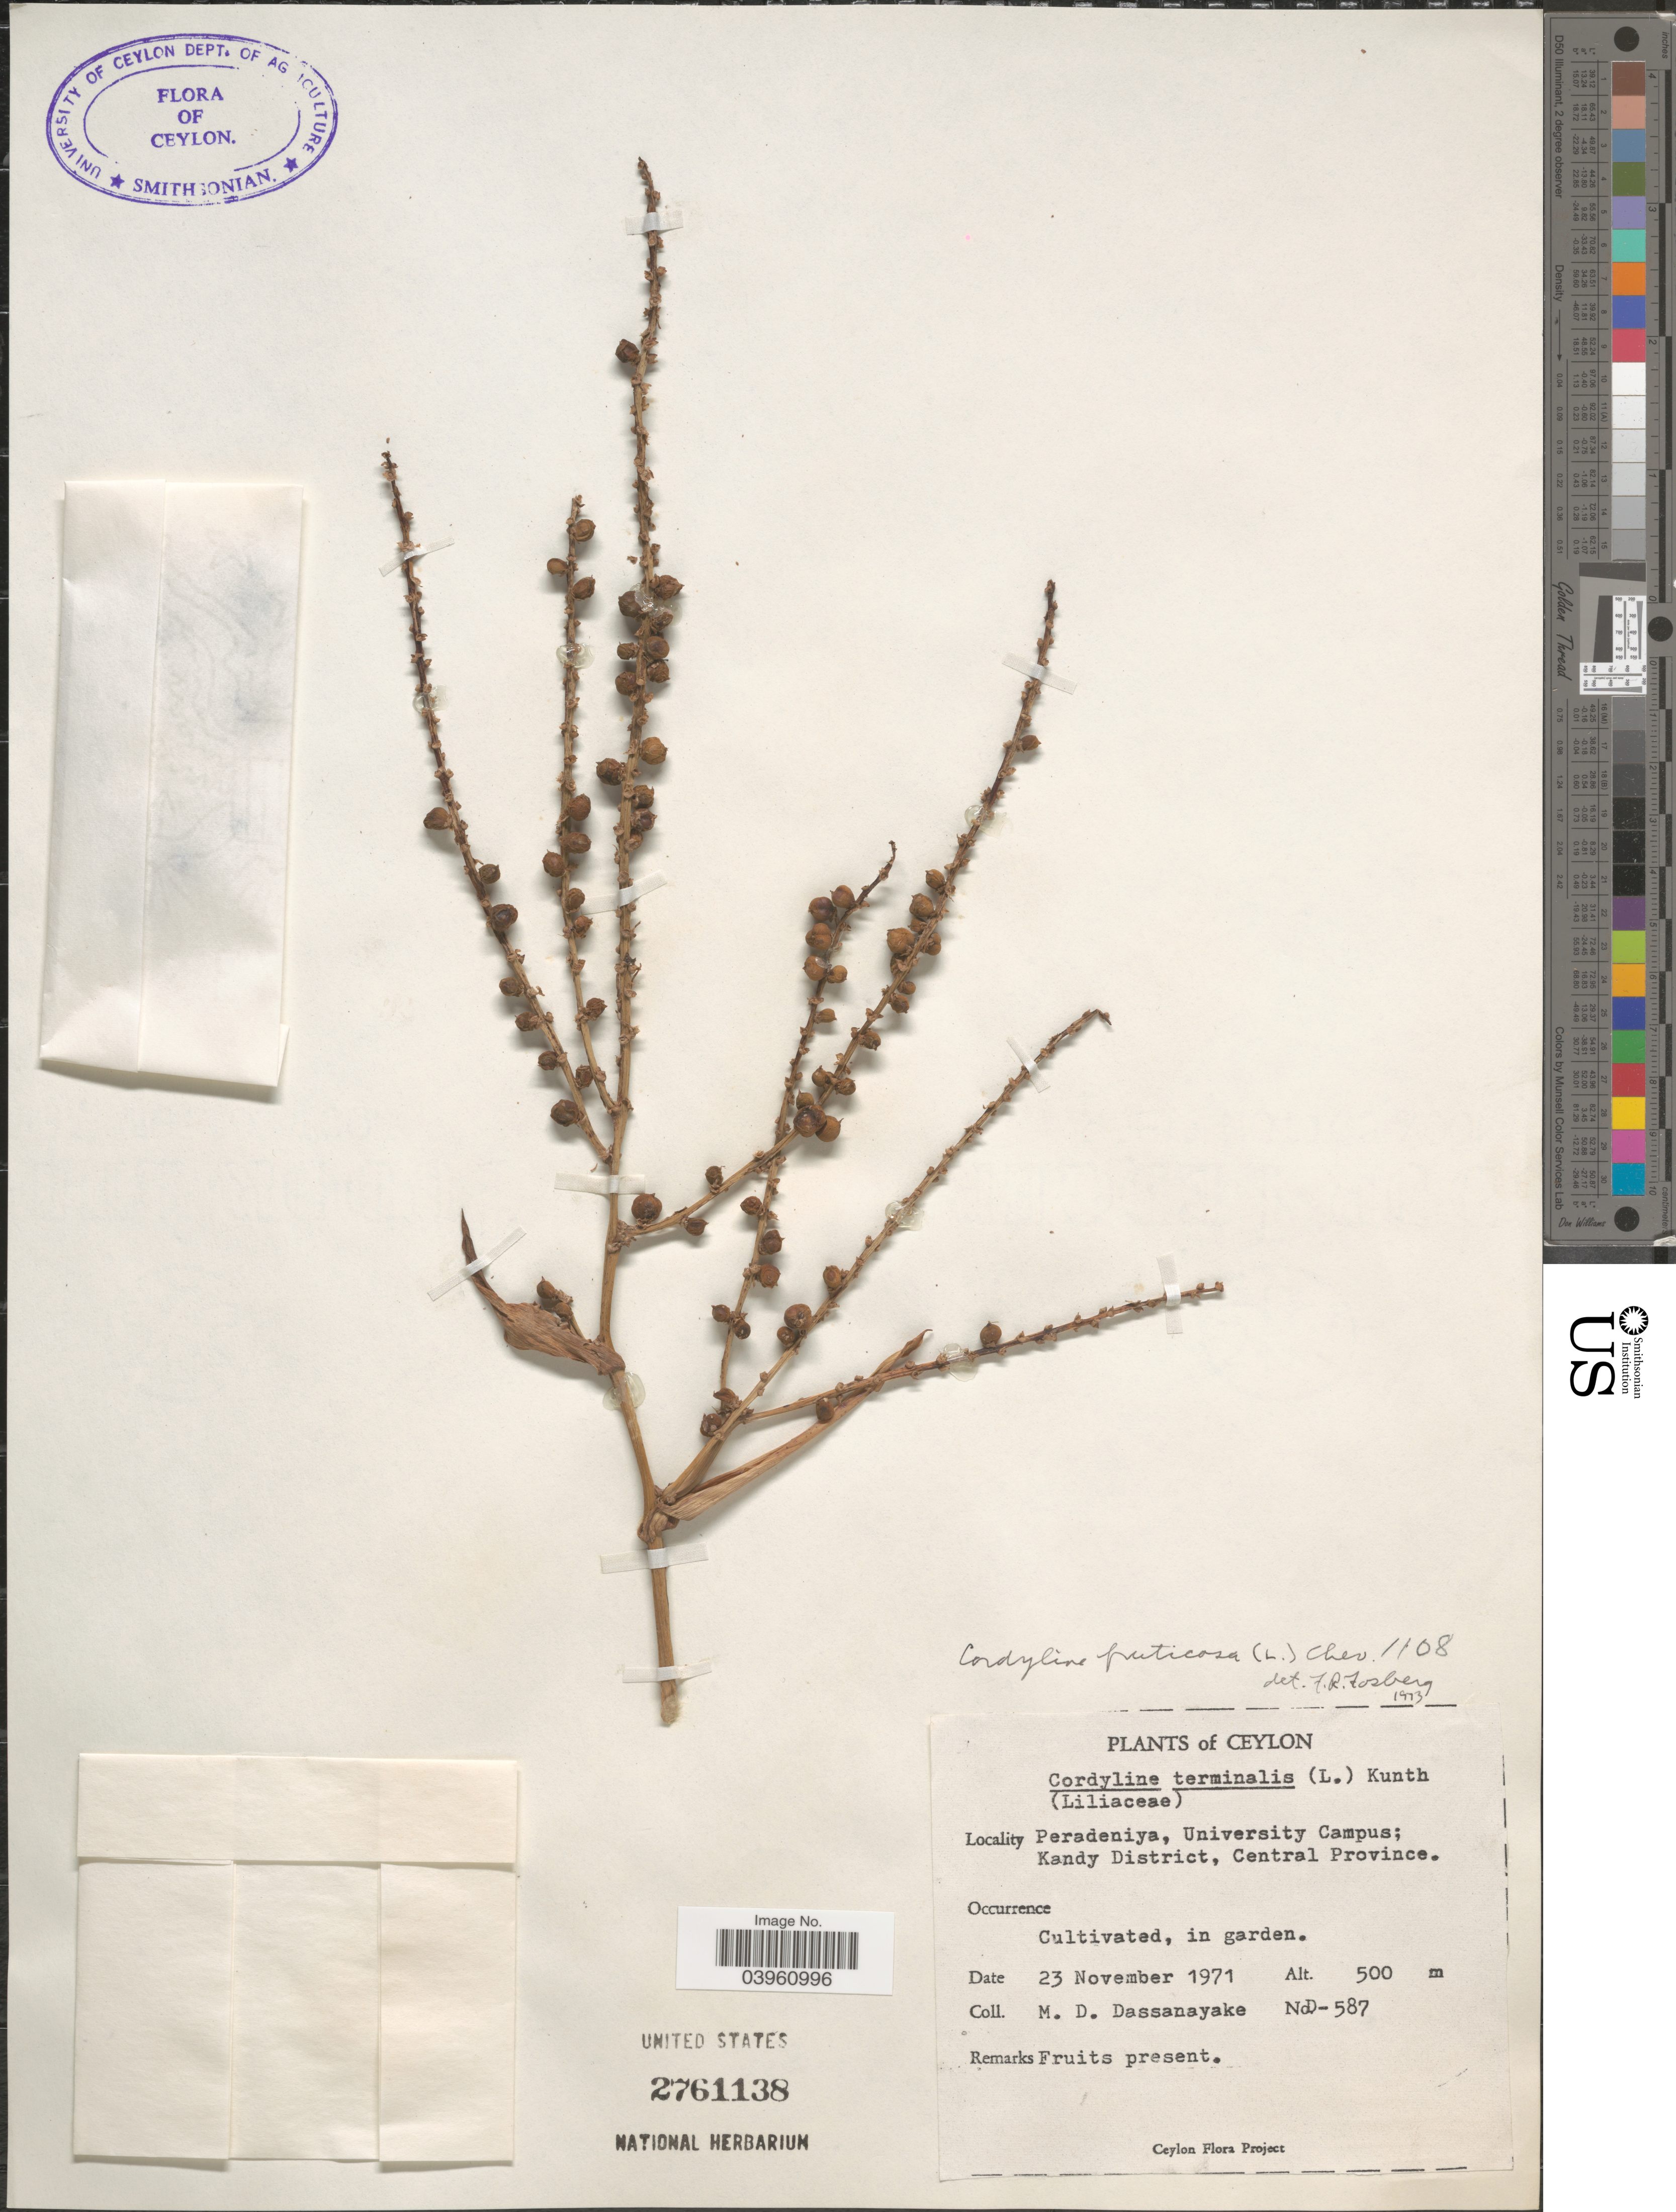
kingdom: Plantae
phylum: Tracheophyta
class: Liliopsida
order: Asparagales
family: Asparagaceae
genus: Cordyline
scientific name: Cordyline fruticosa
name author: (L.) A. Chev.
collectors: M. D. Dassanayake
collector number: D-587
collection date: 1971-11-23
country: Sri Lanka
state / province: Central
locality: Ceylon. Peradeniya, University Campus; Kandy District. In garden.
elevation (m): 500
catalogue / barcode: US 2761138